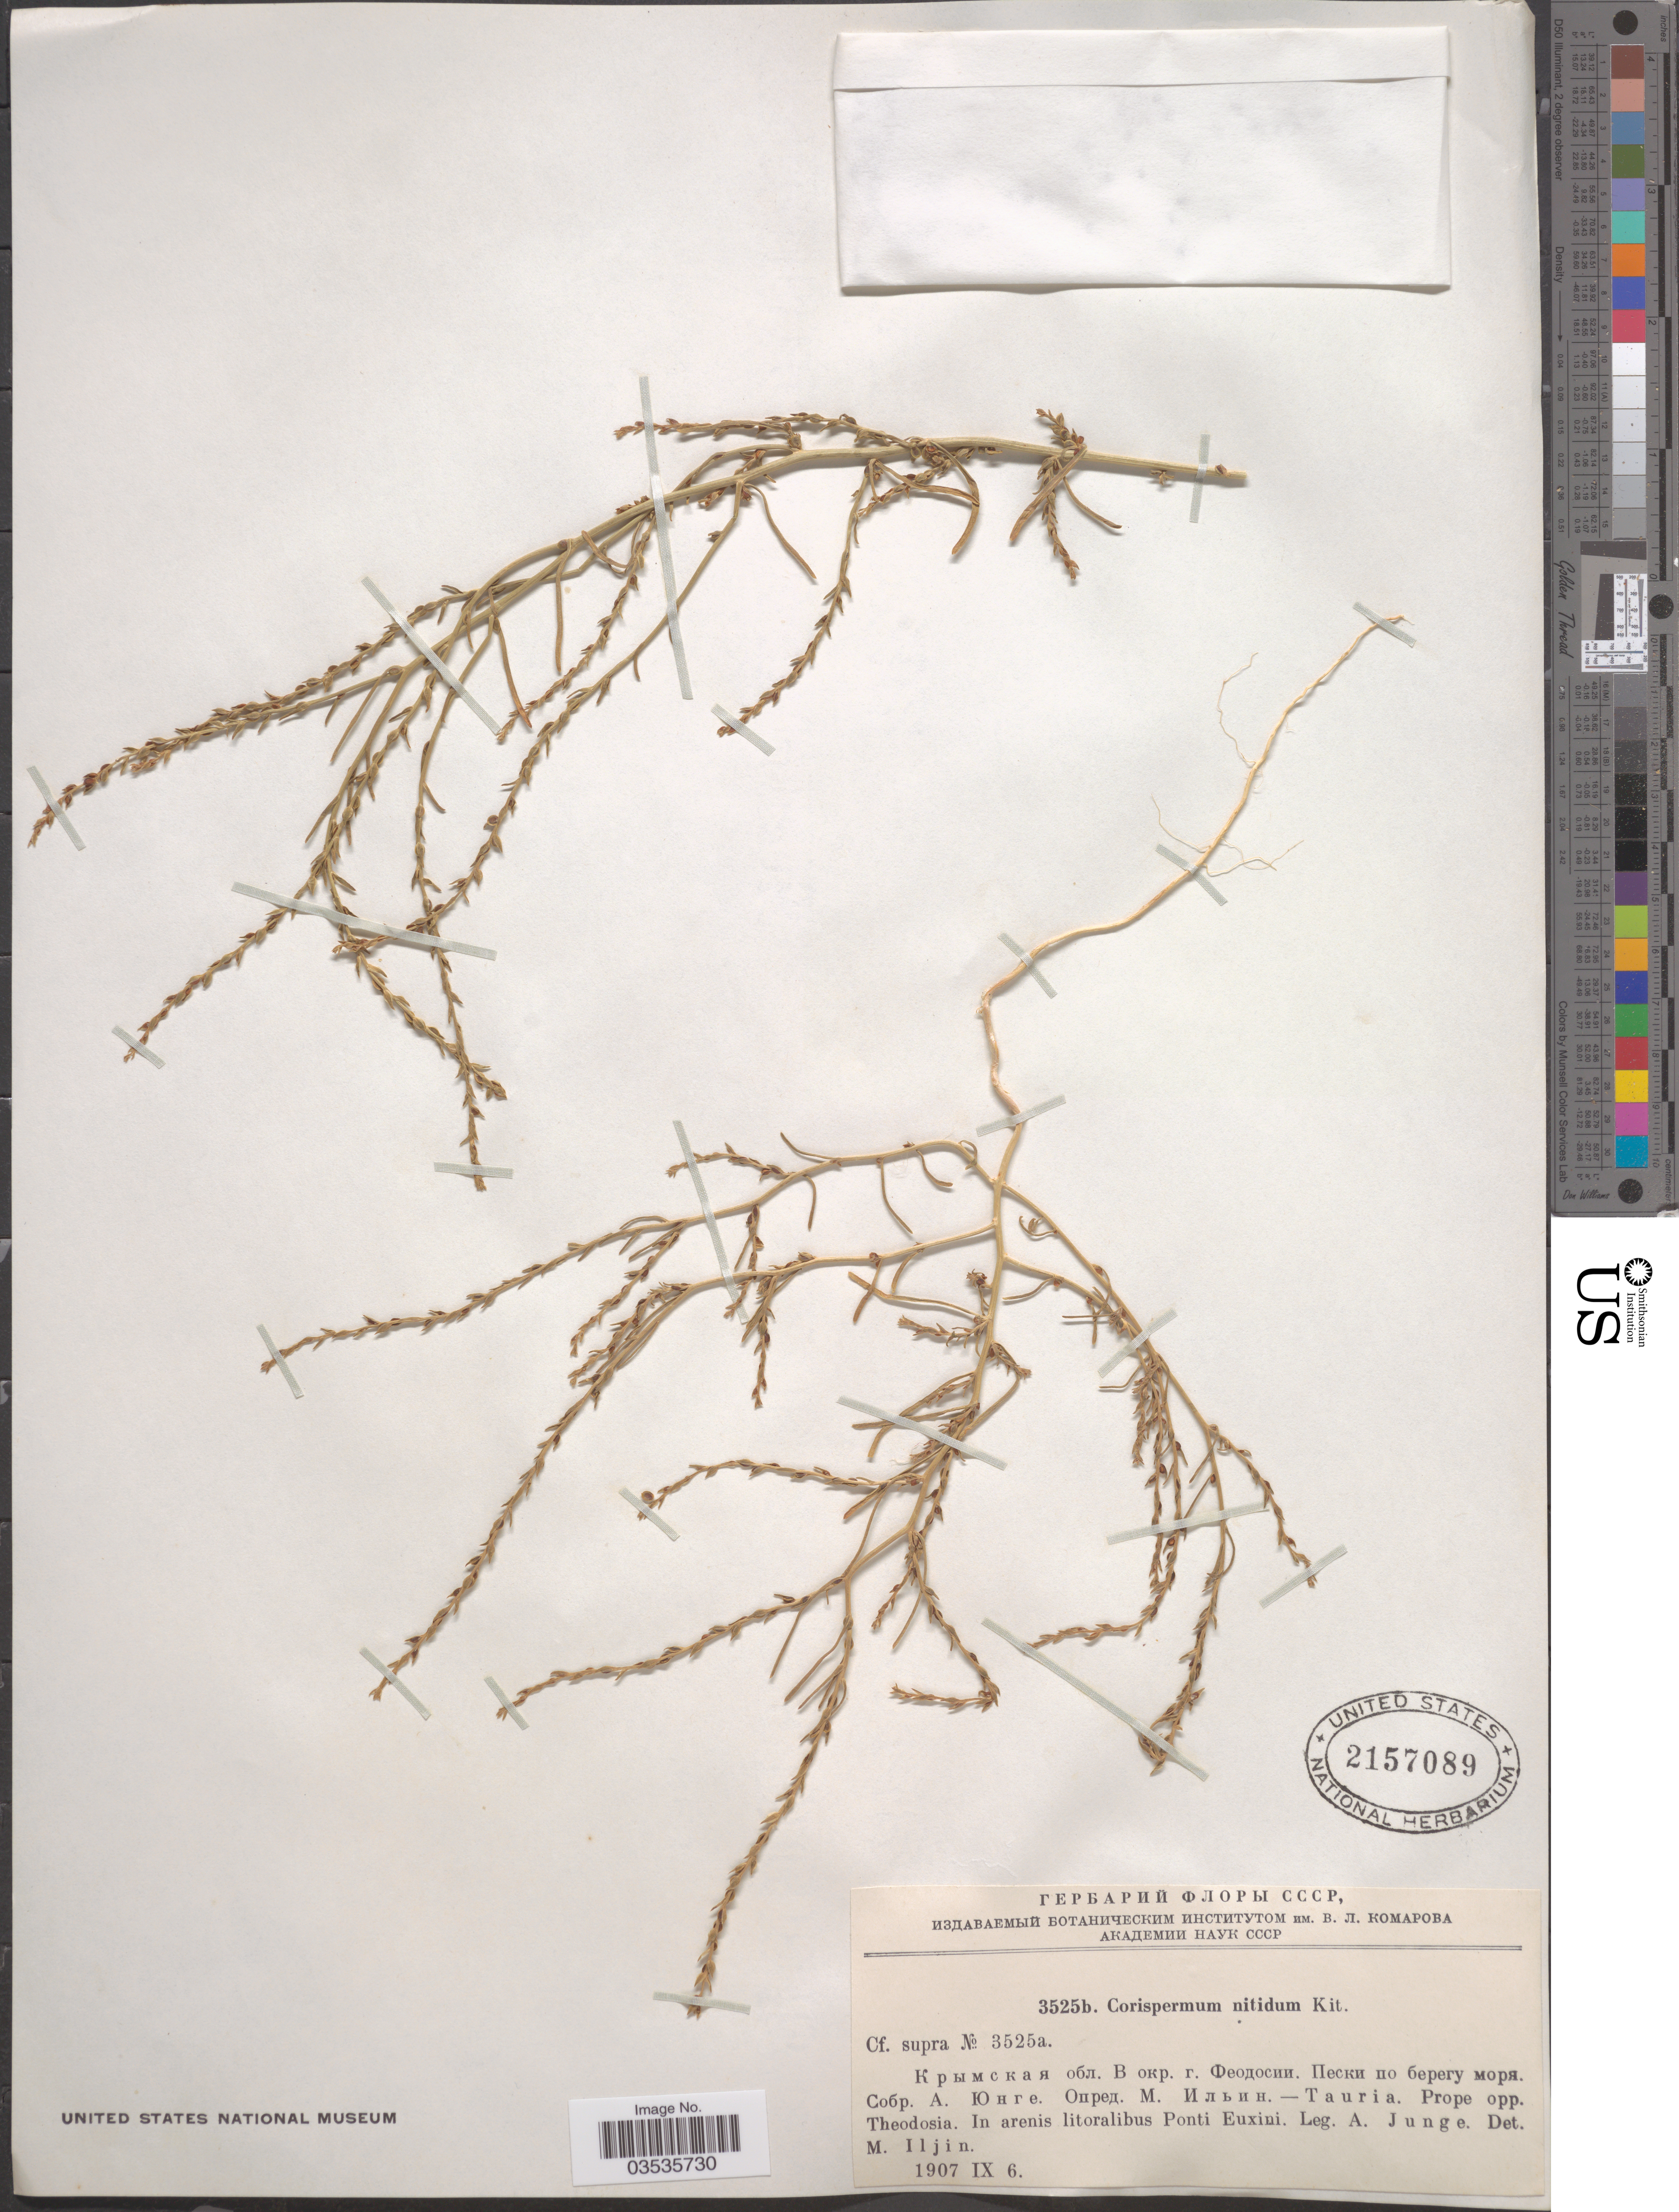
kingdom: Plantae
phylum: Tracheophyta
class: Magnoliopsida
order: Caryophyllales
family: Amaranthaceae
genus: Corispermum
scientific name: Corispermum nitidum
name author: Kit. ex Schult.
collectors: A. Junge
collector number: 3525b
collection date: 1907-09-06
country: Ukraine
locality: Tauria. Prope opp. Theodosia. In arenis litoralibus Ponti Euxini.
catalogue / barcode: US 2157089